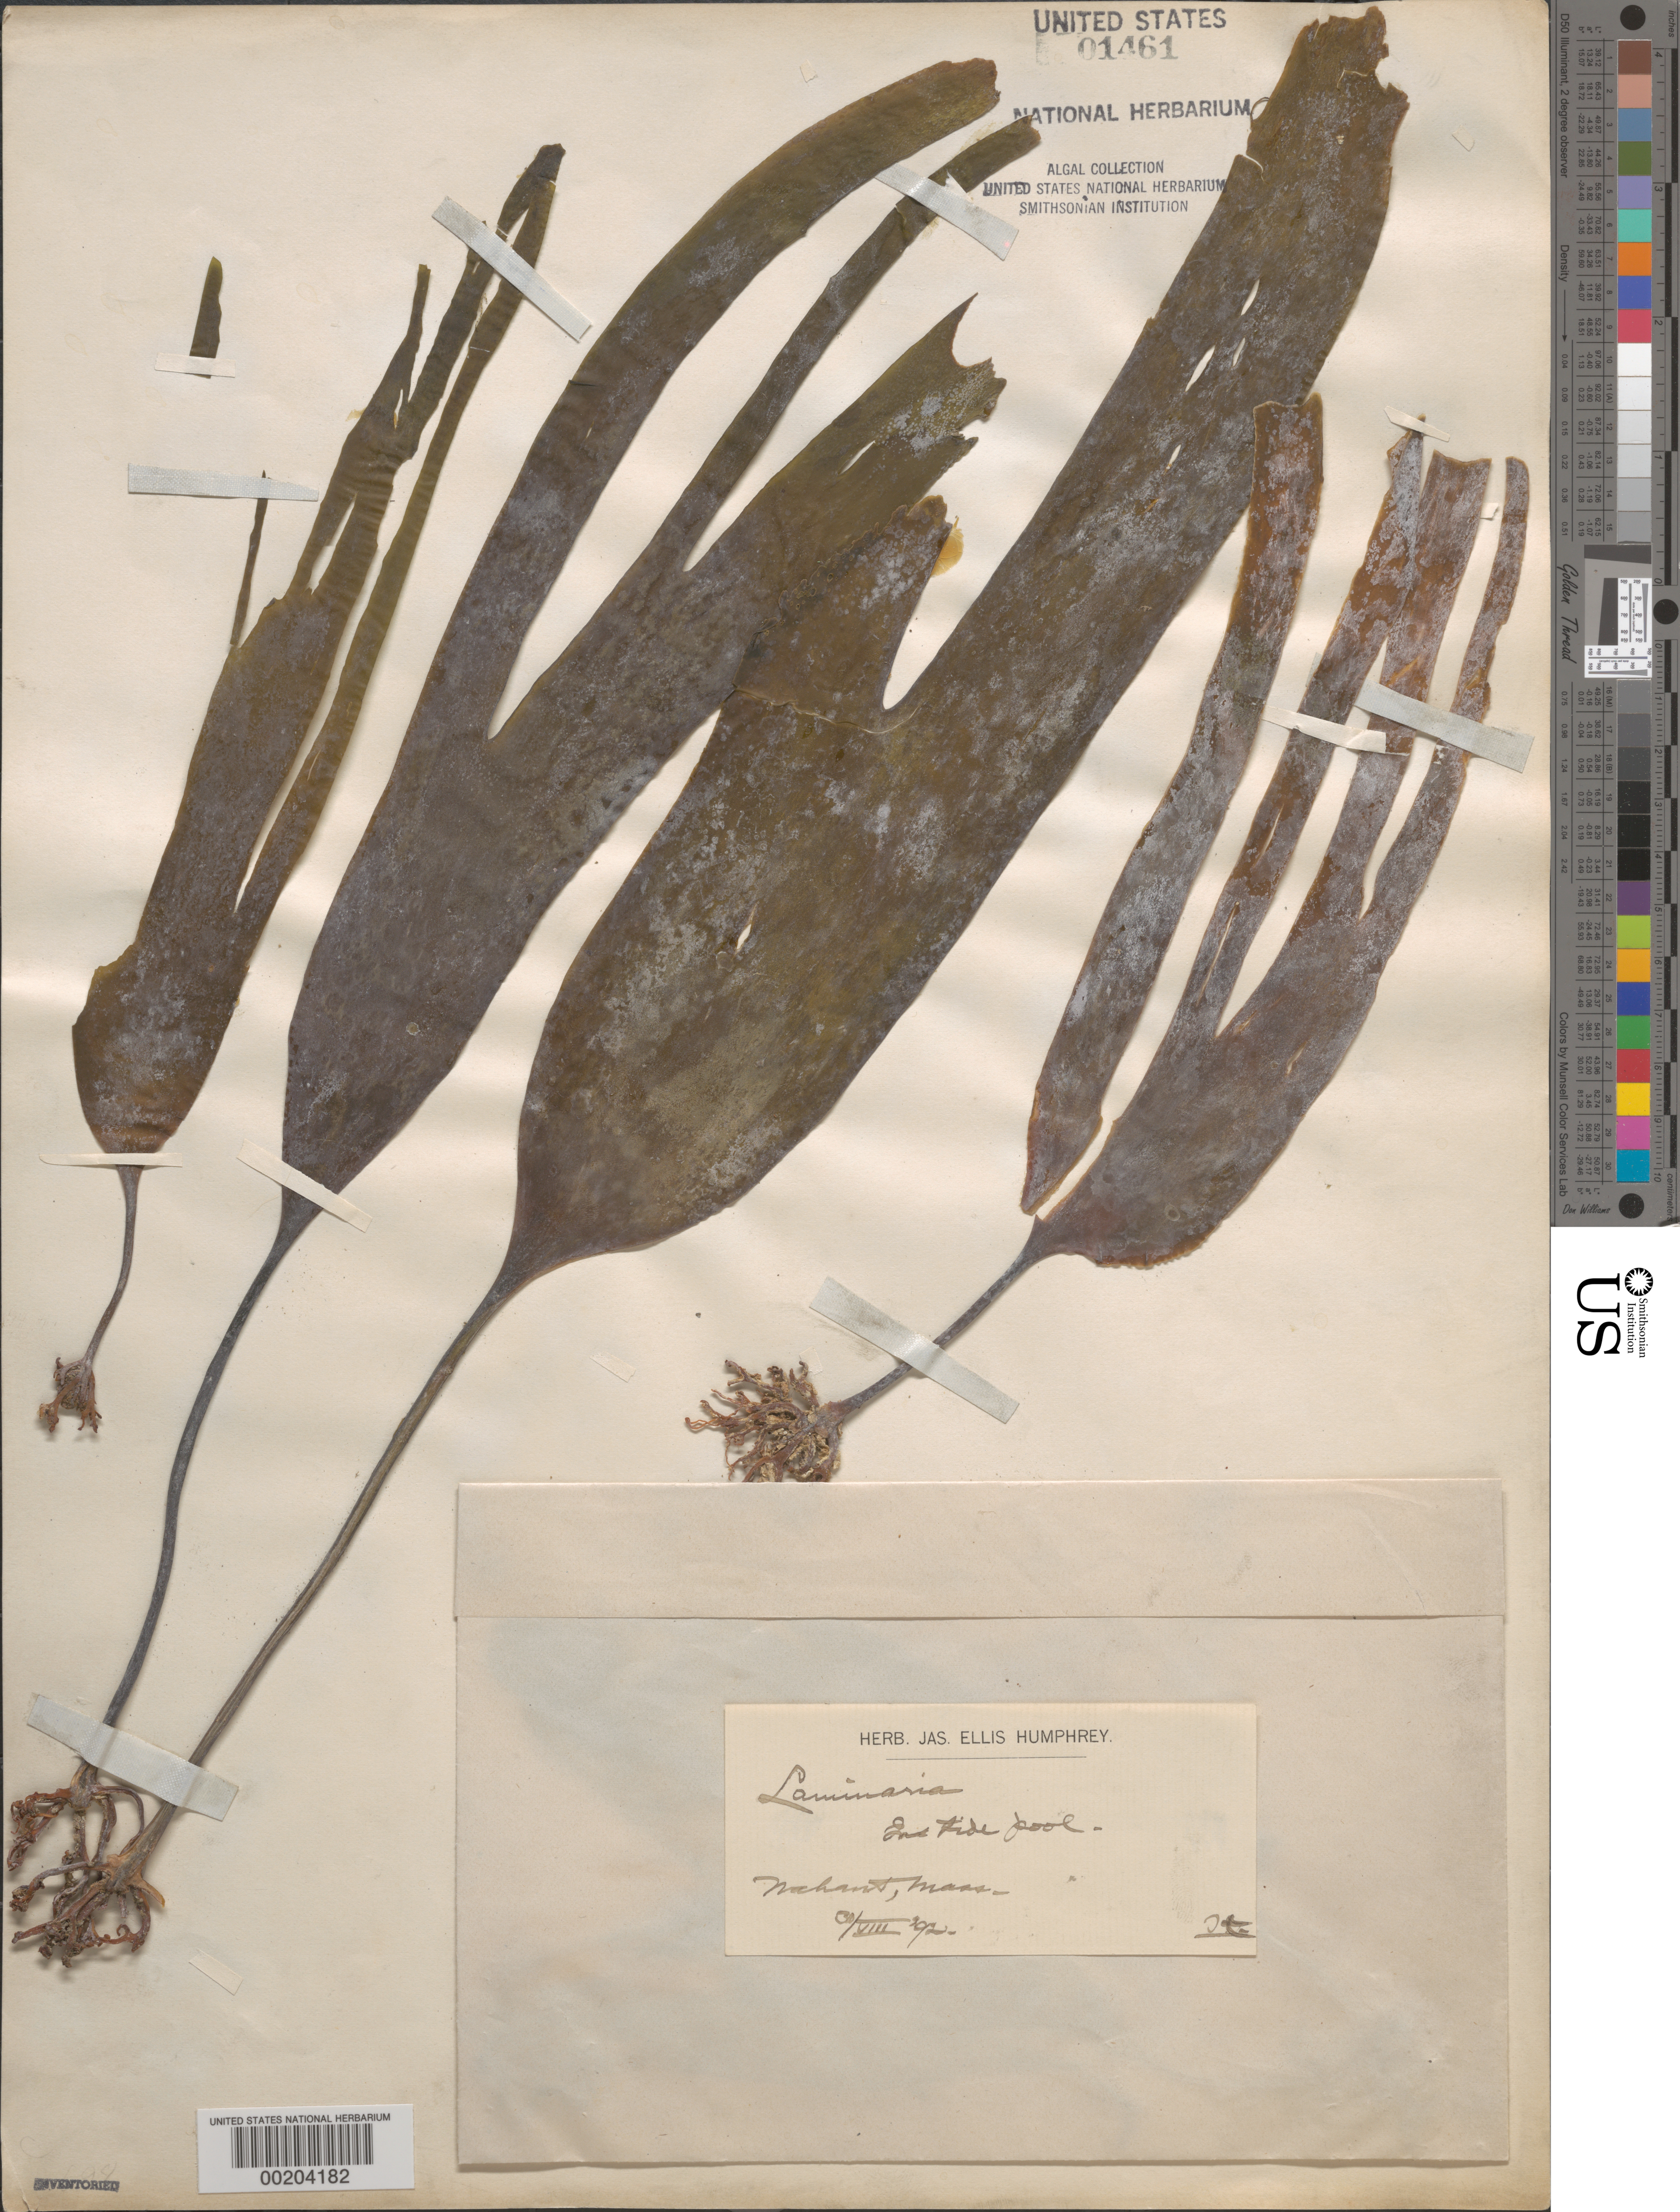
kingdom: Chromista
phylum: Ochrophyta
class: Phaeophyceae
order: Laminariales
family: Laminariaceae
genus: Laminaria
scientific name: Laminaria sp.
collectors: J. Humphrey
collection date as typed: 30 Aug 1892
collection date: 1892-08-30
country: United States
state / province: Massachusetts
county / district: Essex County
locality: Nahant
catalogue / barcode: US 1461